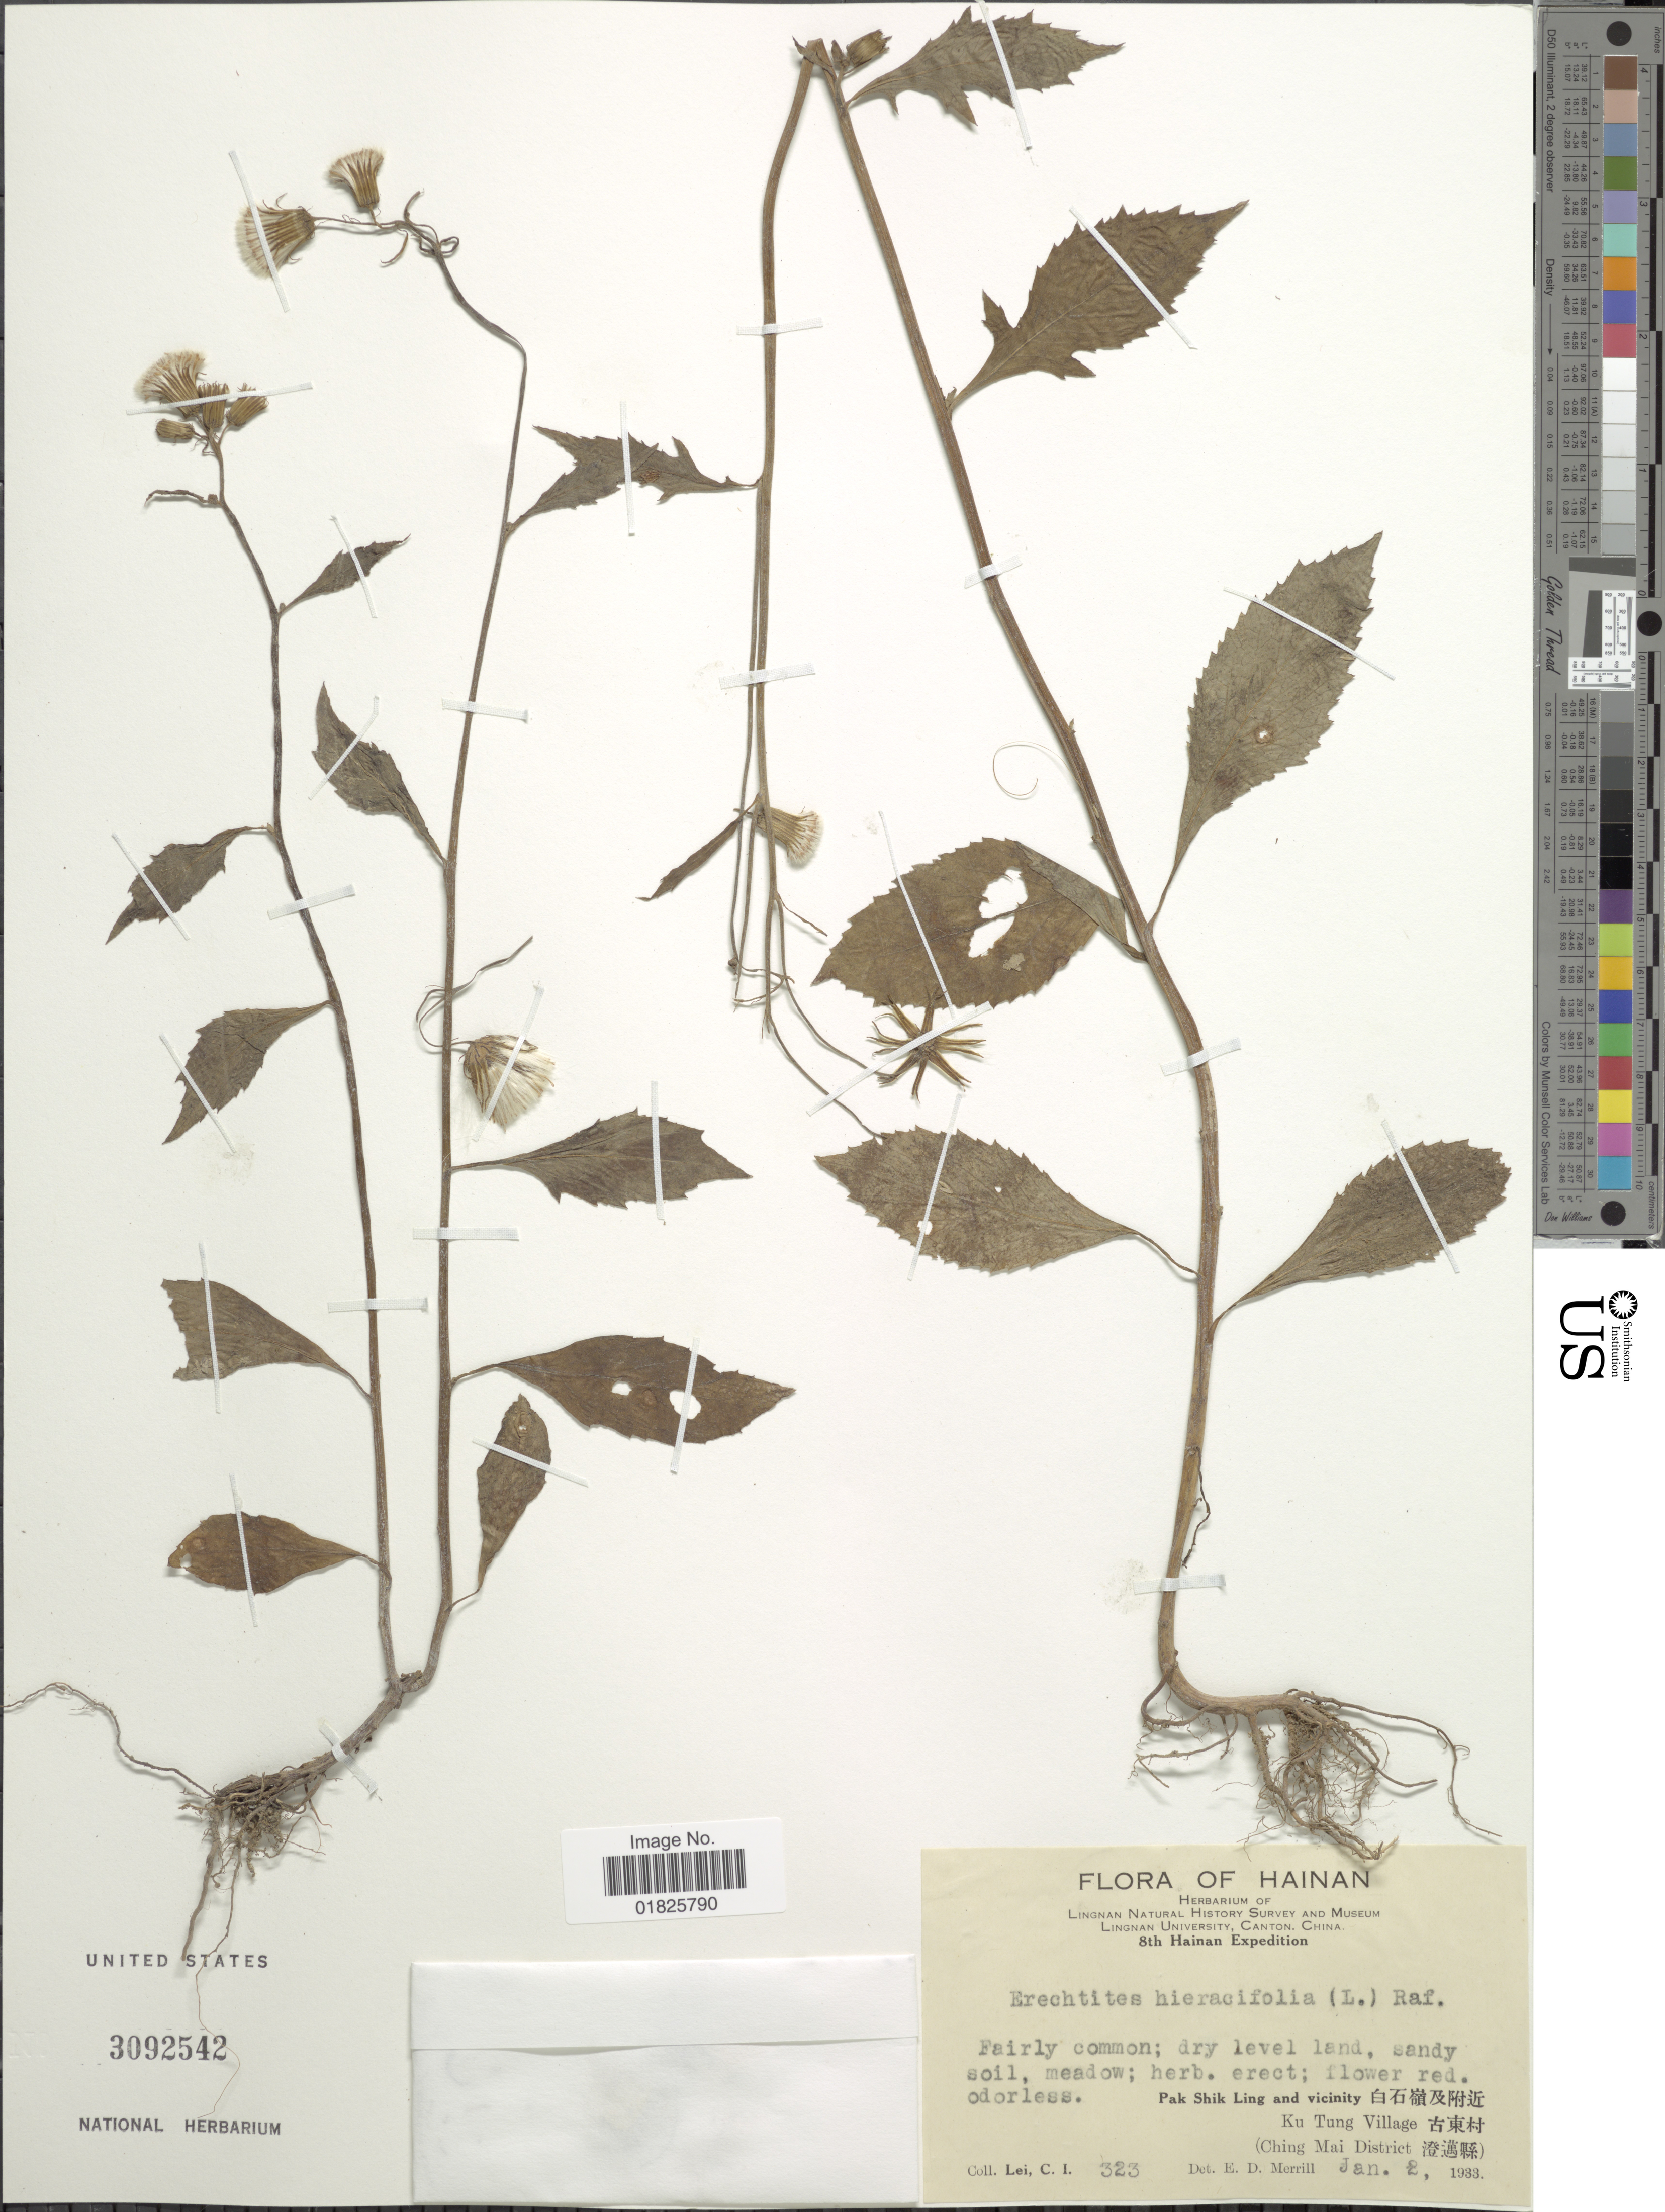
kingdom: Plantae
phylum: Tracheophyta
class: Magnoliopsida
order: Asterales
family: Asteraceae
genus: Erechtites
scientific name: Erechtites hieraciifolius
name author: (L.) Raf. ex DC.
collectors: C. I. Lei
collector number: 323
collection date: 1933-01-02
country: China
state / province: Hainan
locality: Pak Shik Ling and Vicinity, Ku Tung Village, Ching Mai District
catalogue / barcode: US 3092542